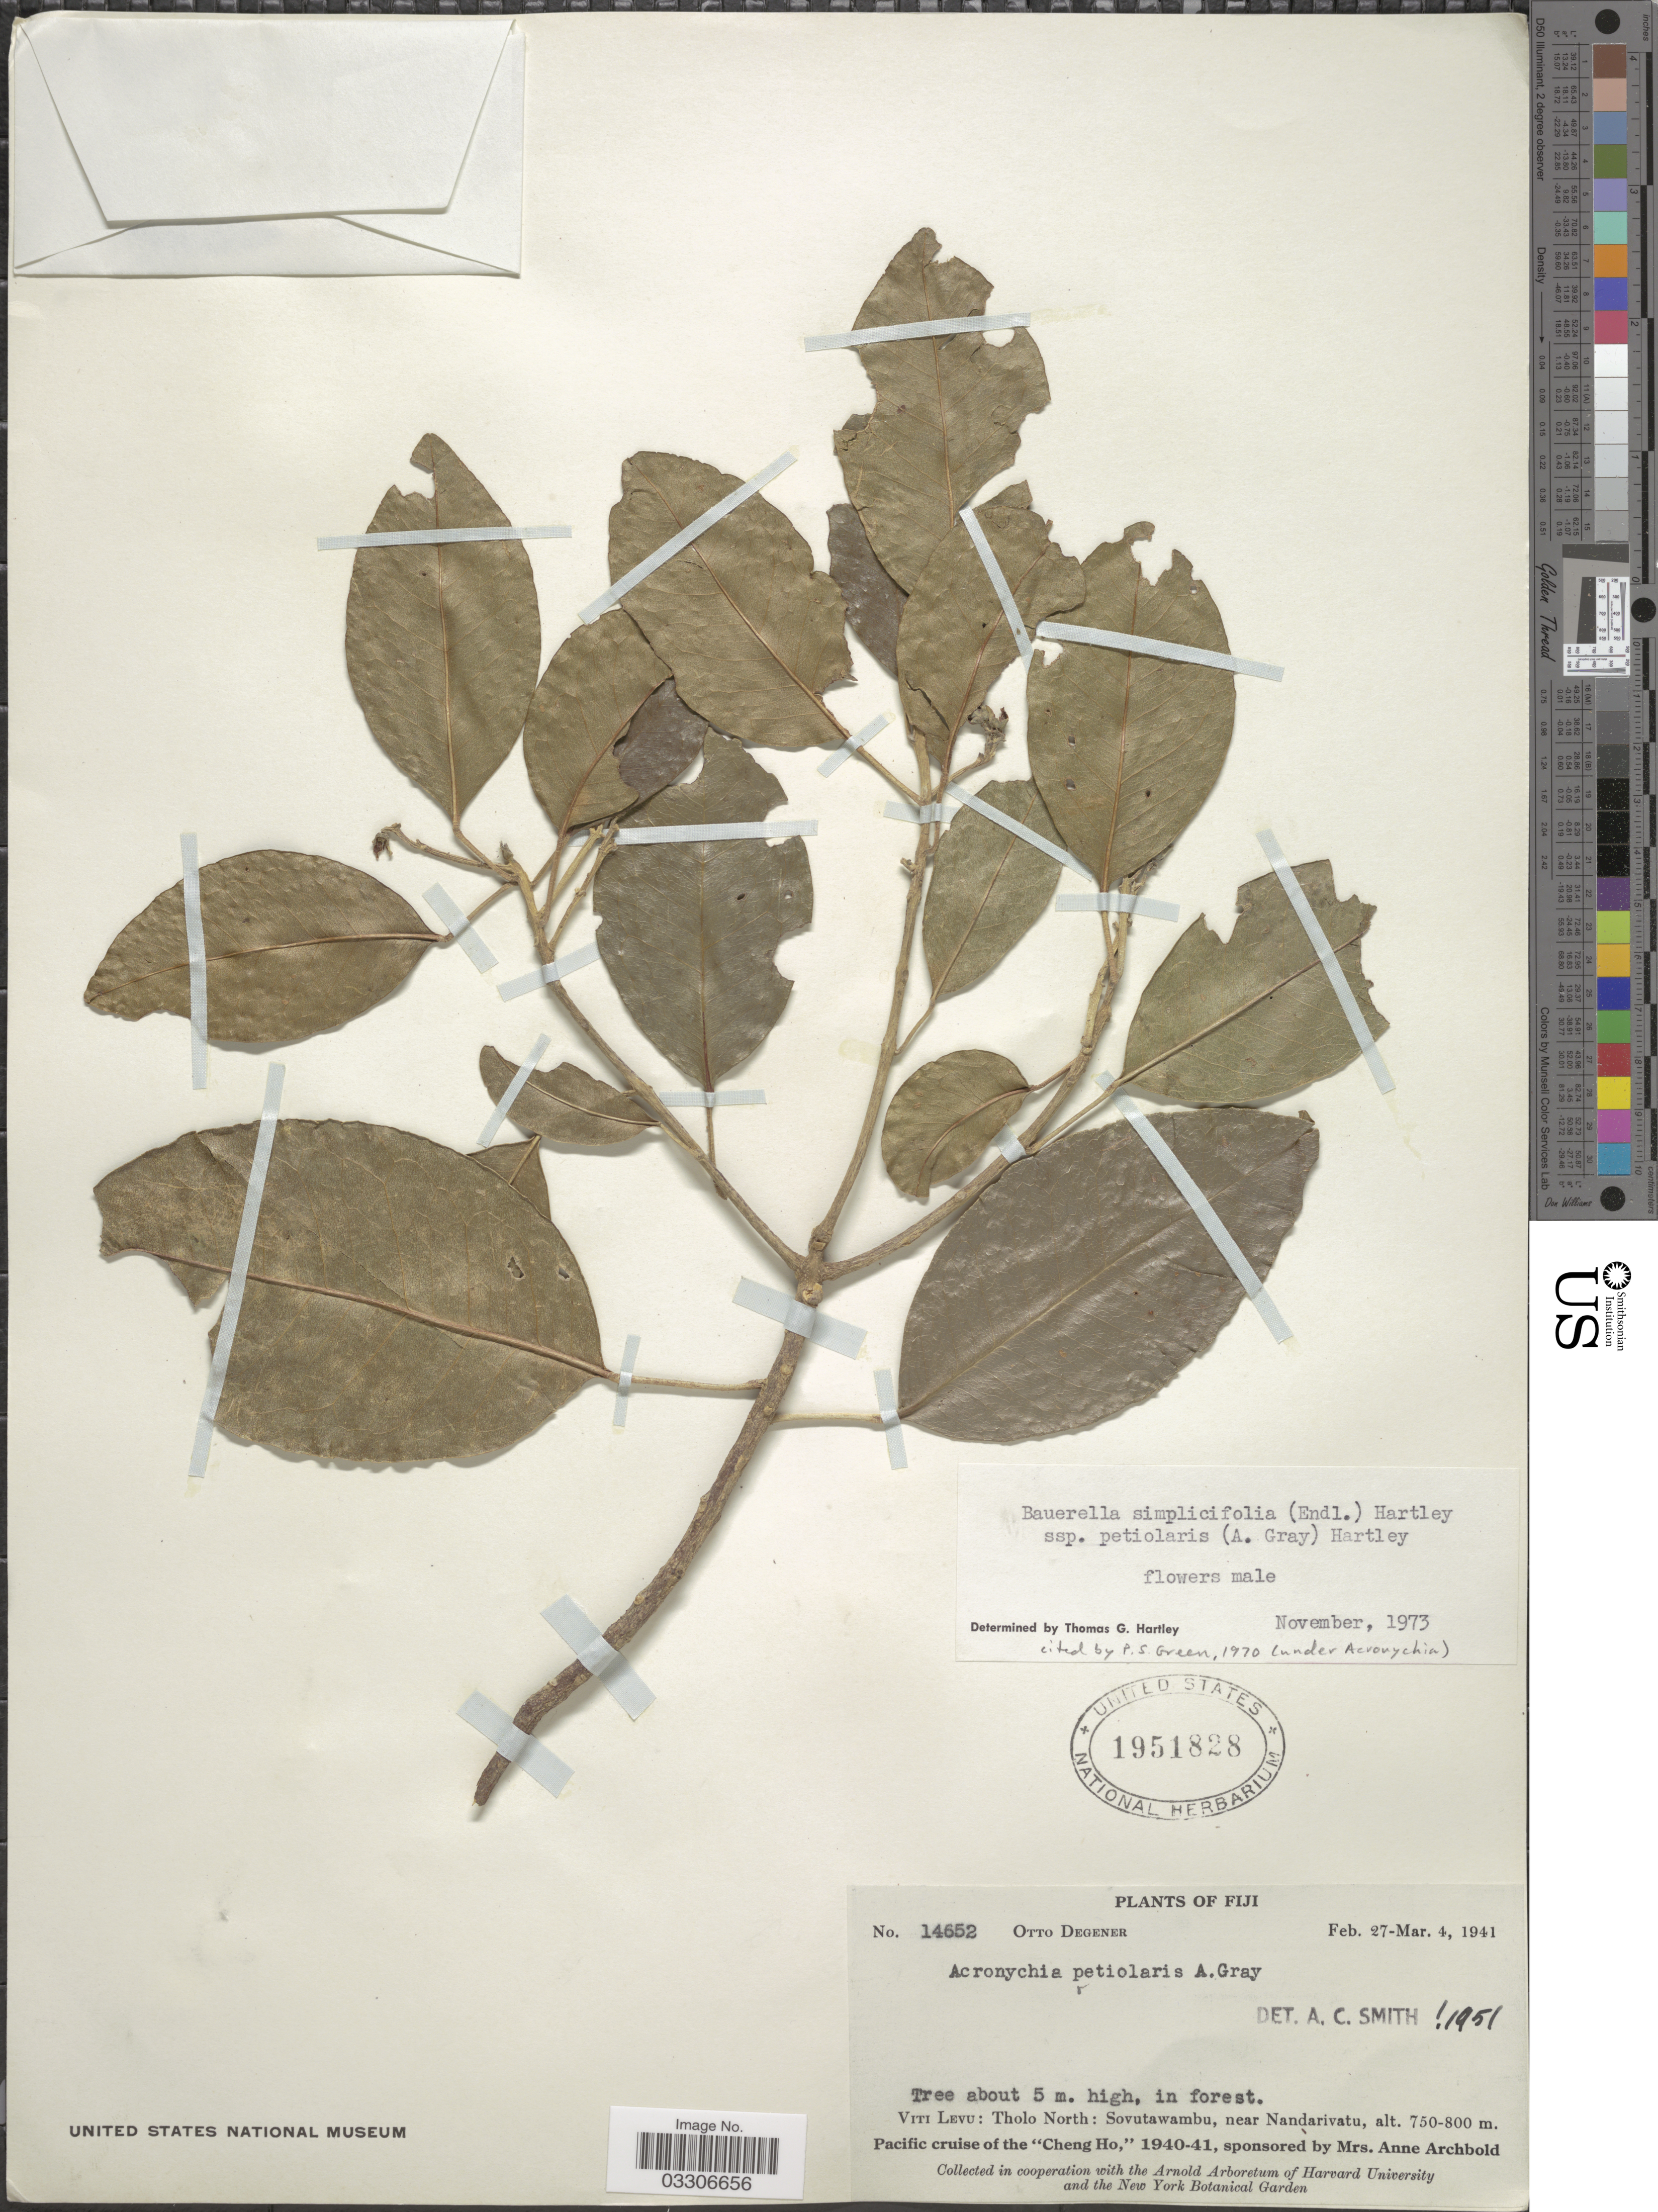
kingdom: Plantae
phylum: Tracheophyta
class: Magnoliopsida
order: Sapindales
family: Rutaceae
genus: Sarcomelicope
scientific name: Sarcomelicope petiolaris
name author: (A. Gray) A.C. Sm.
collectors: O. Degener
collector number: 14652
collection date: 1941-02-27/1941-03-04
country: Fiji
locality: Viti Levu: Tholo North: Sovutawambu, near Nandarivatu.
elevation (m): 750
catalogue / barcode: US 1951828